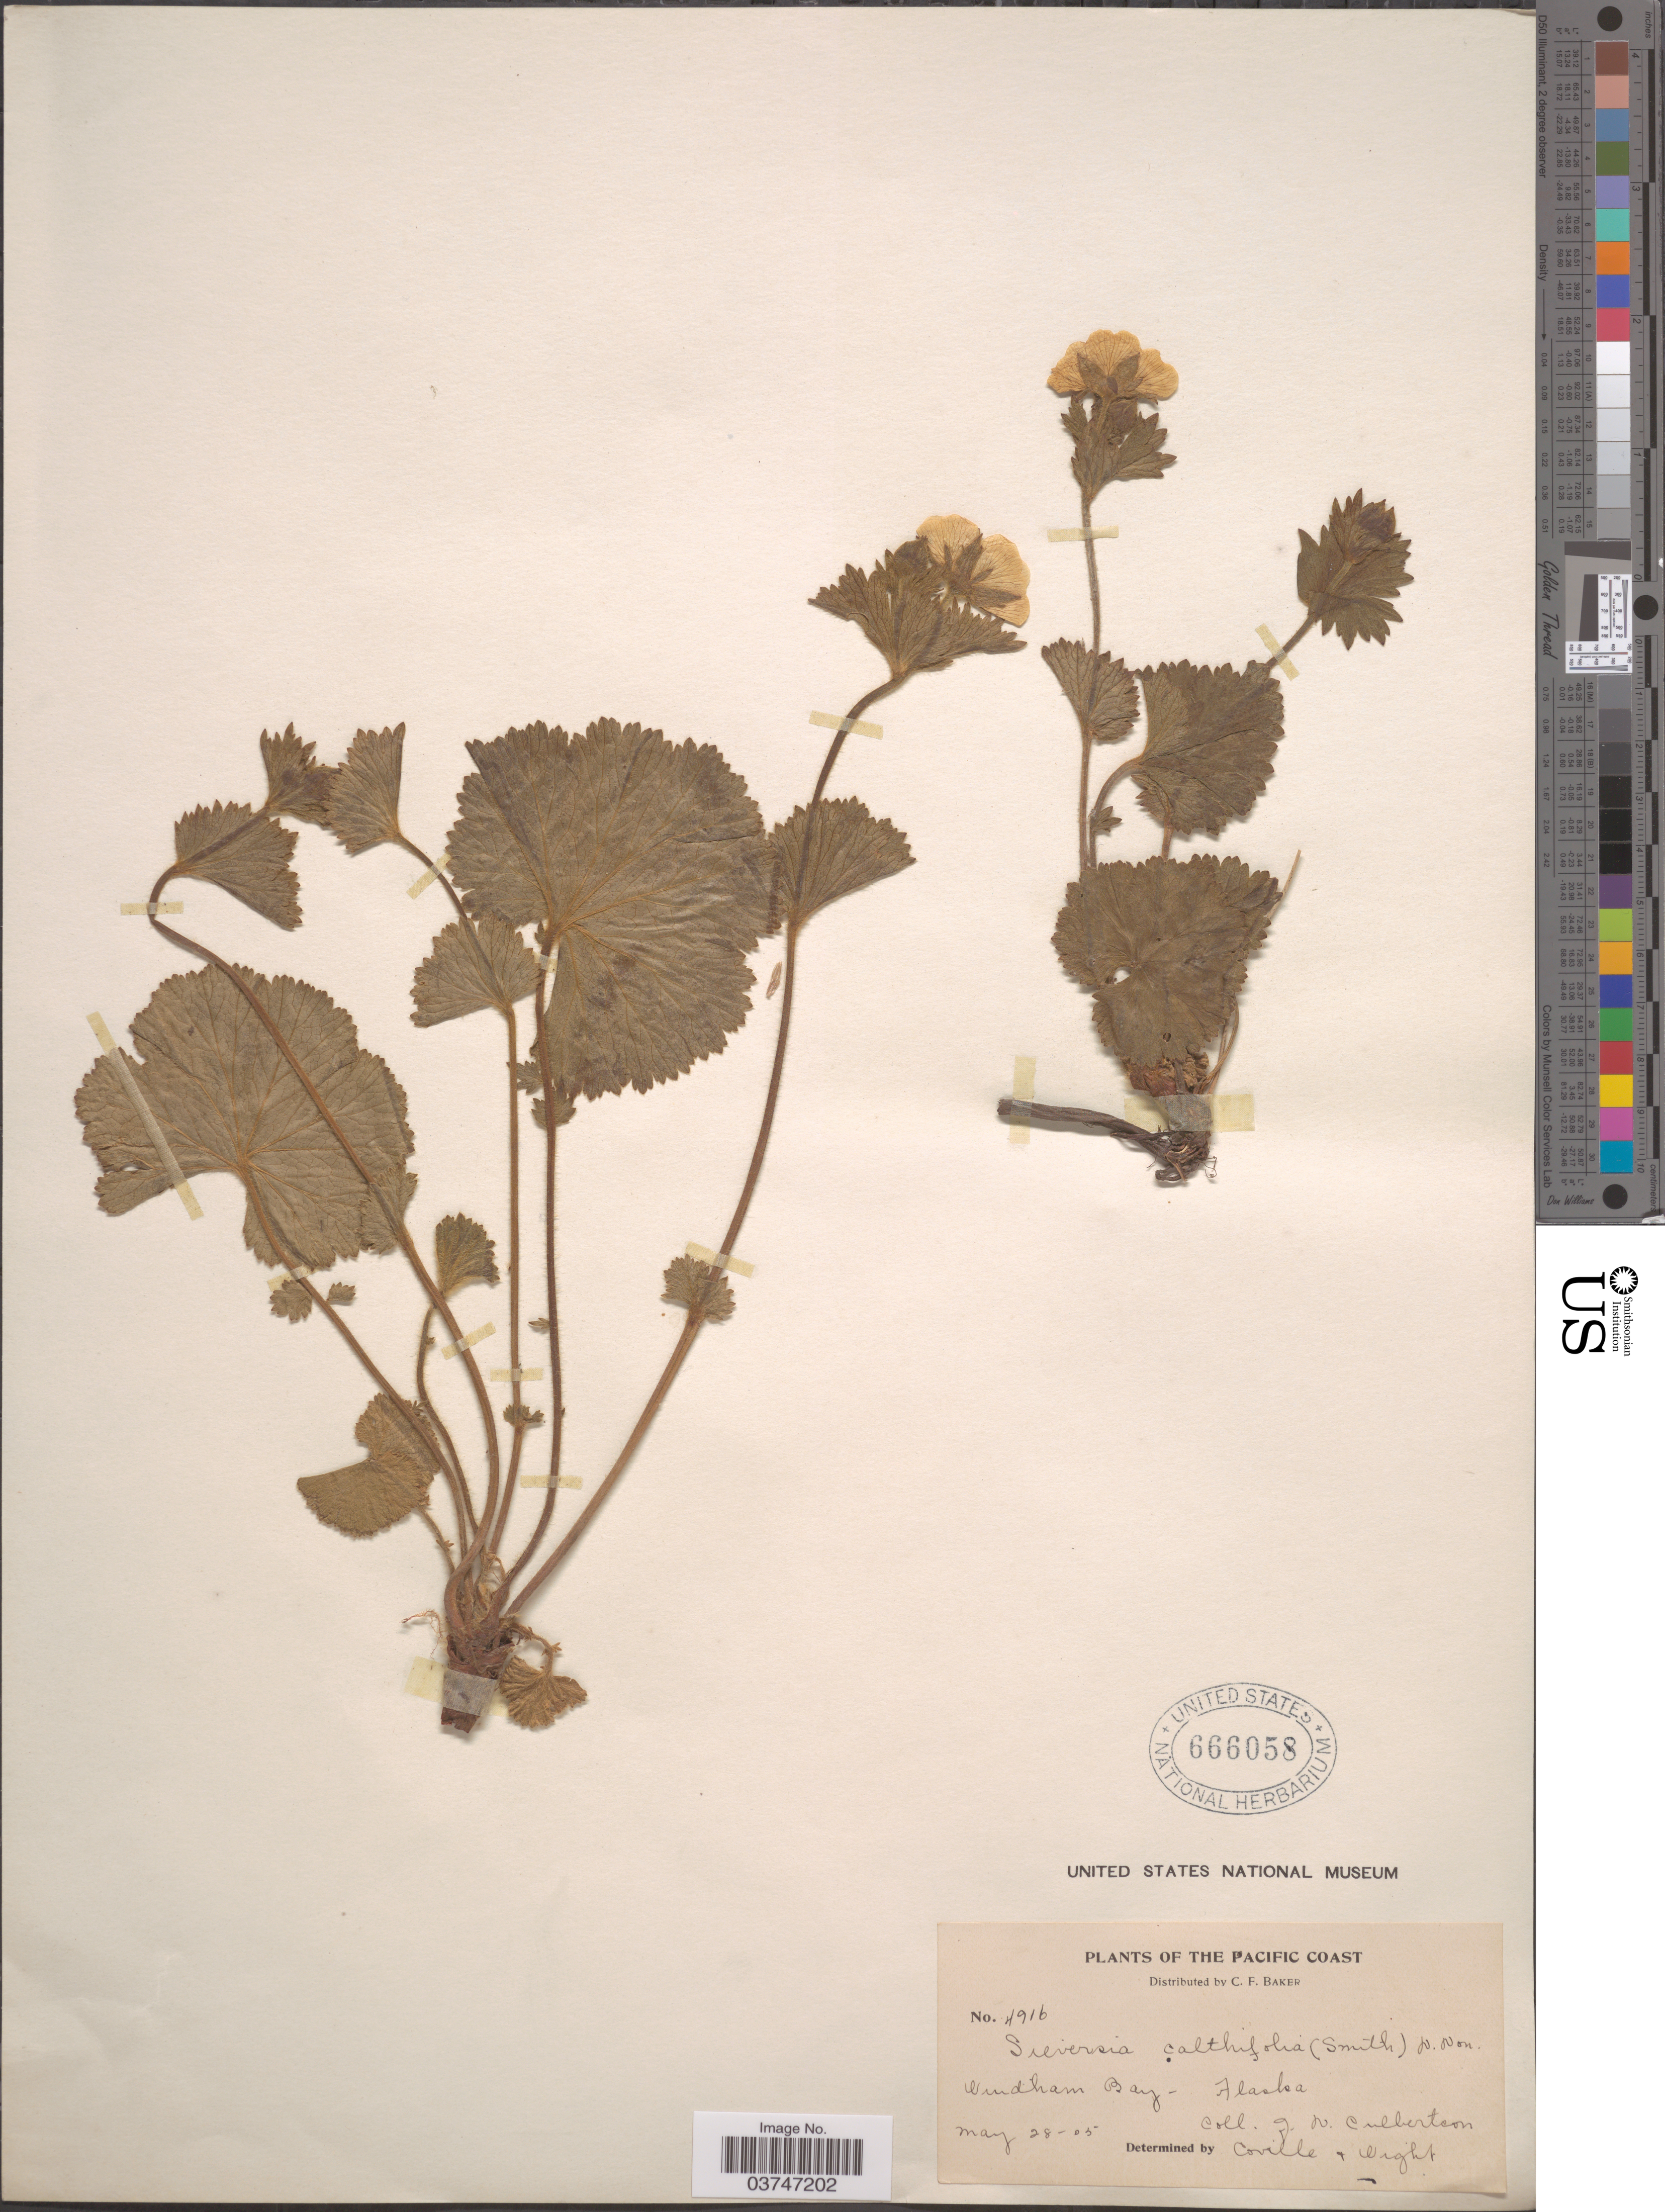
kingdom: Plantae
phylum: Tracheophyta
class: Magnoliopsida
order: Rosales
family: Rosaceae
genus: Geum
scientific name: Geum calthifolium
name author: Menzies ex Sm.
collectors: J. Culbertson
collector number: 4916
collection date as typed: Transcribed d/m/y: 28/5/5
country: United States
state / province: Alaska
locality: The Pacific Coast. Windham Bay.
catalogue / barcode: US 666058